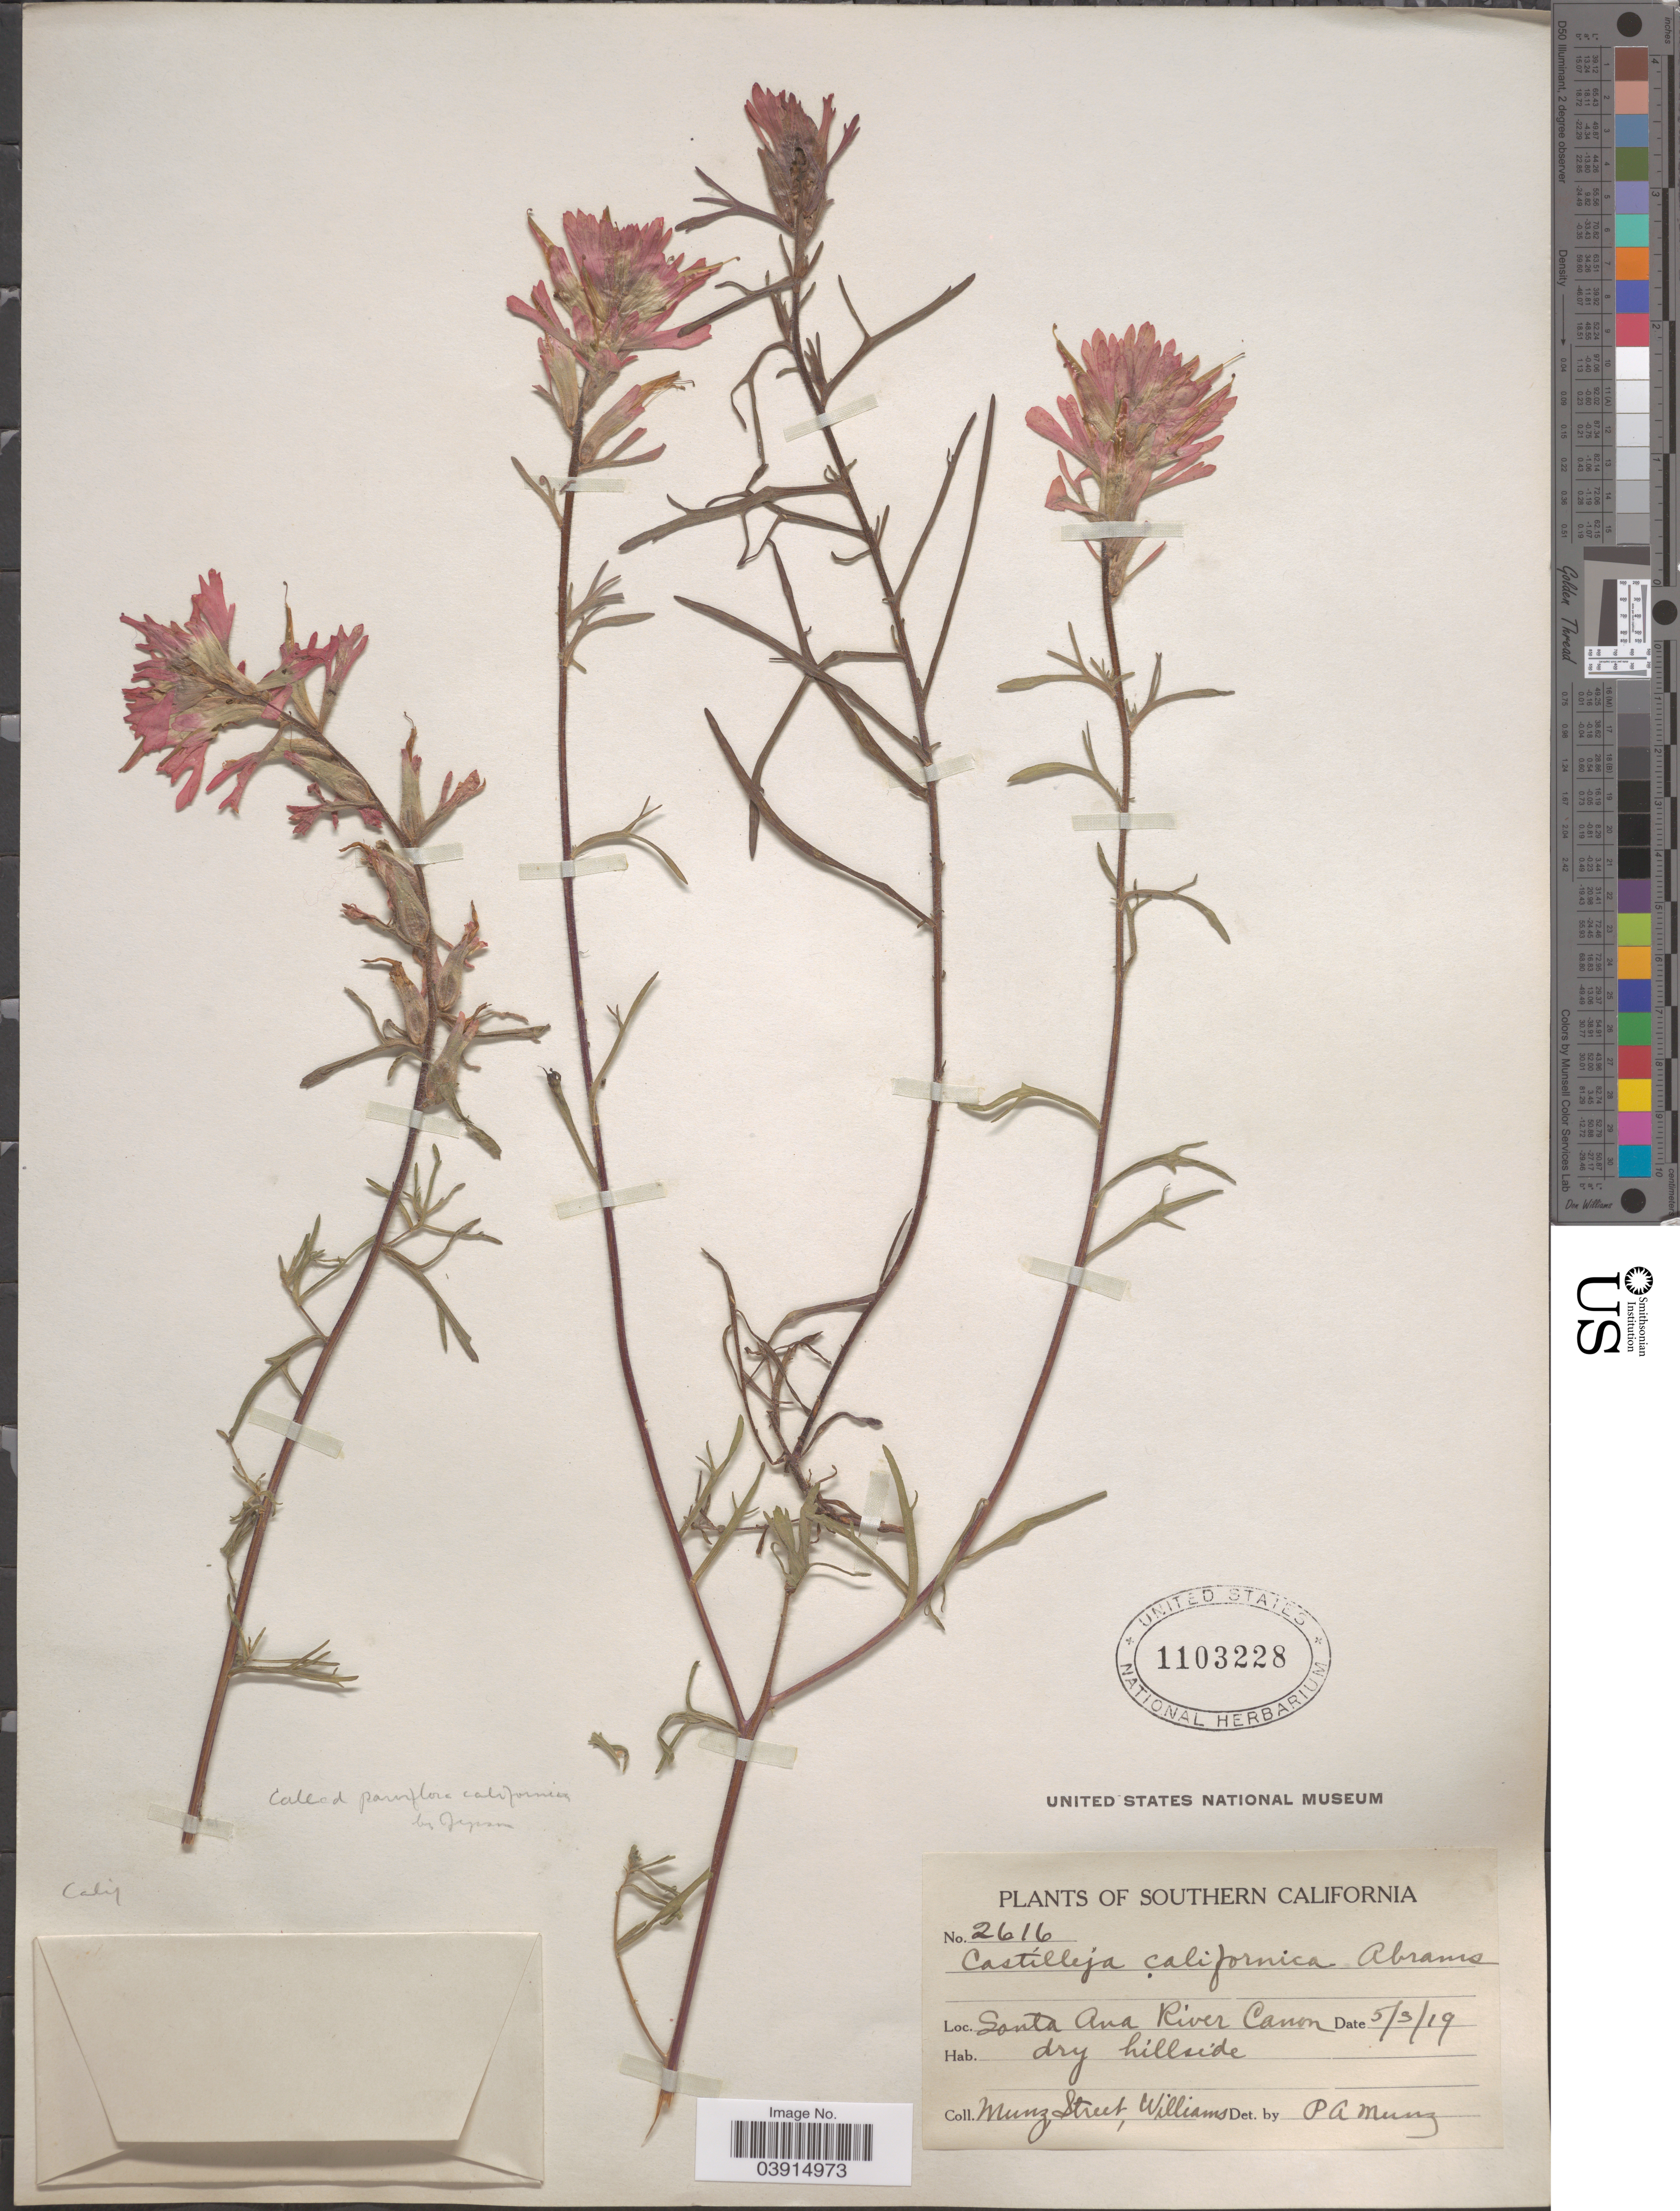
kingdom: Plantae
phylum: Tracheophyta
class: Magnoliopsida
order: Lamiales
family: Orobanchaceae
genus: Castilleja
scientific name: Castilleja sp.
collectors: -. Munz, -. Street & -- Williams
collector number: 2616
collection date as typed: Transcribed d/m/y: 3/5/19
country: United States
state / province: California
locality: Southern California. Santa Ana River Canon.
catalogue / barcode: US 1103228